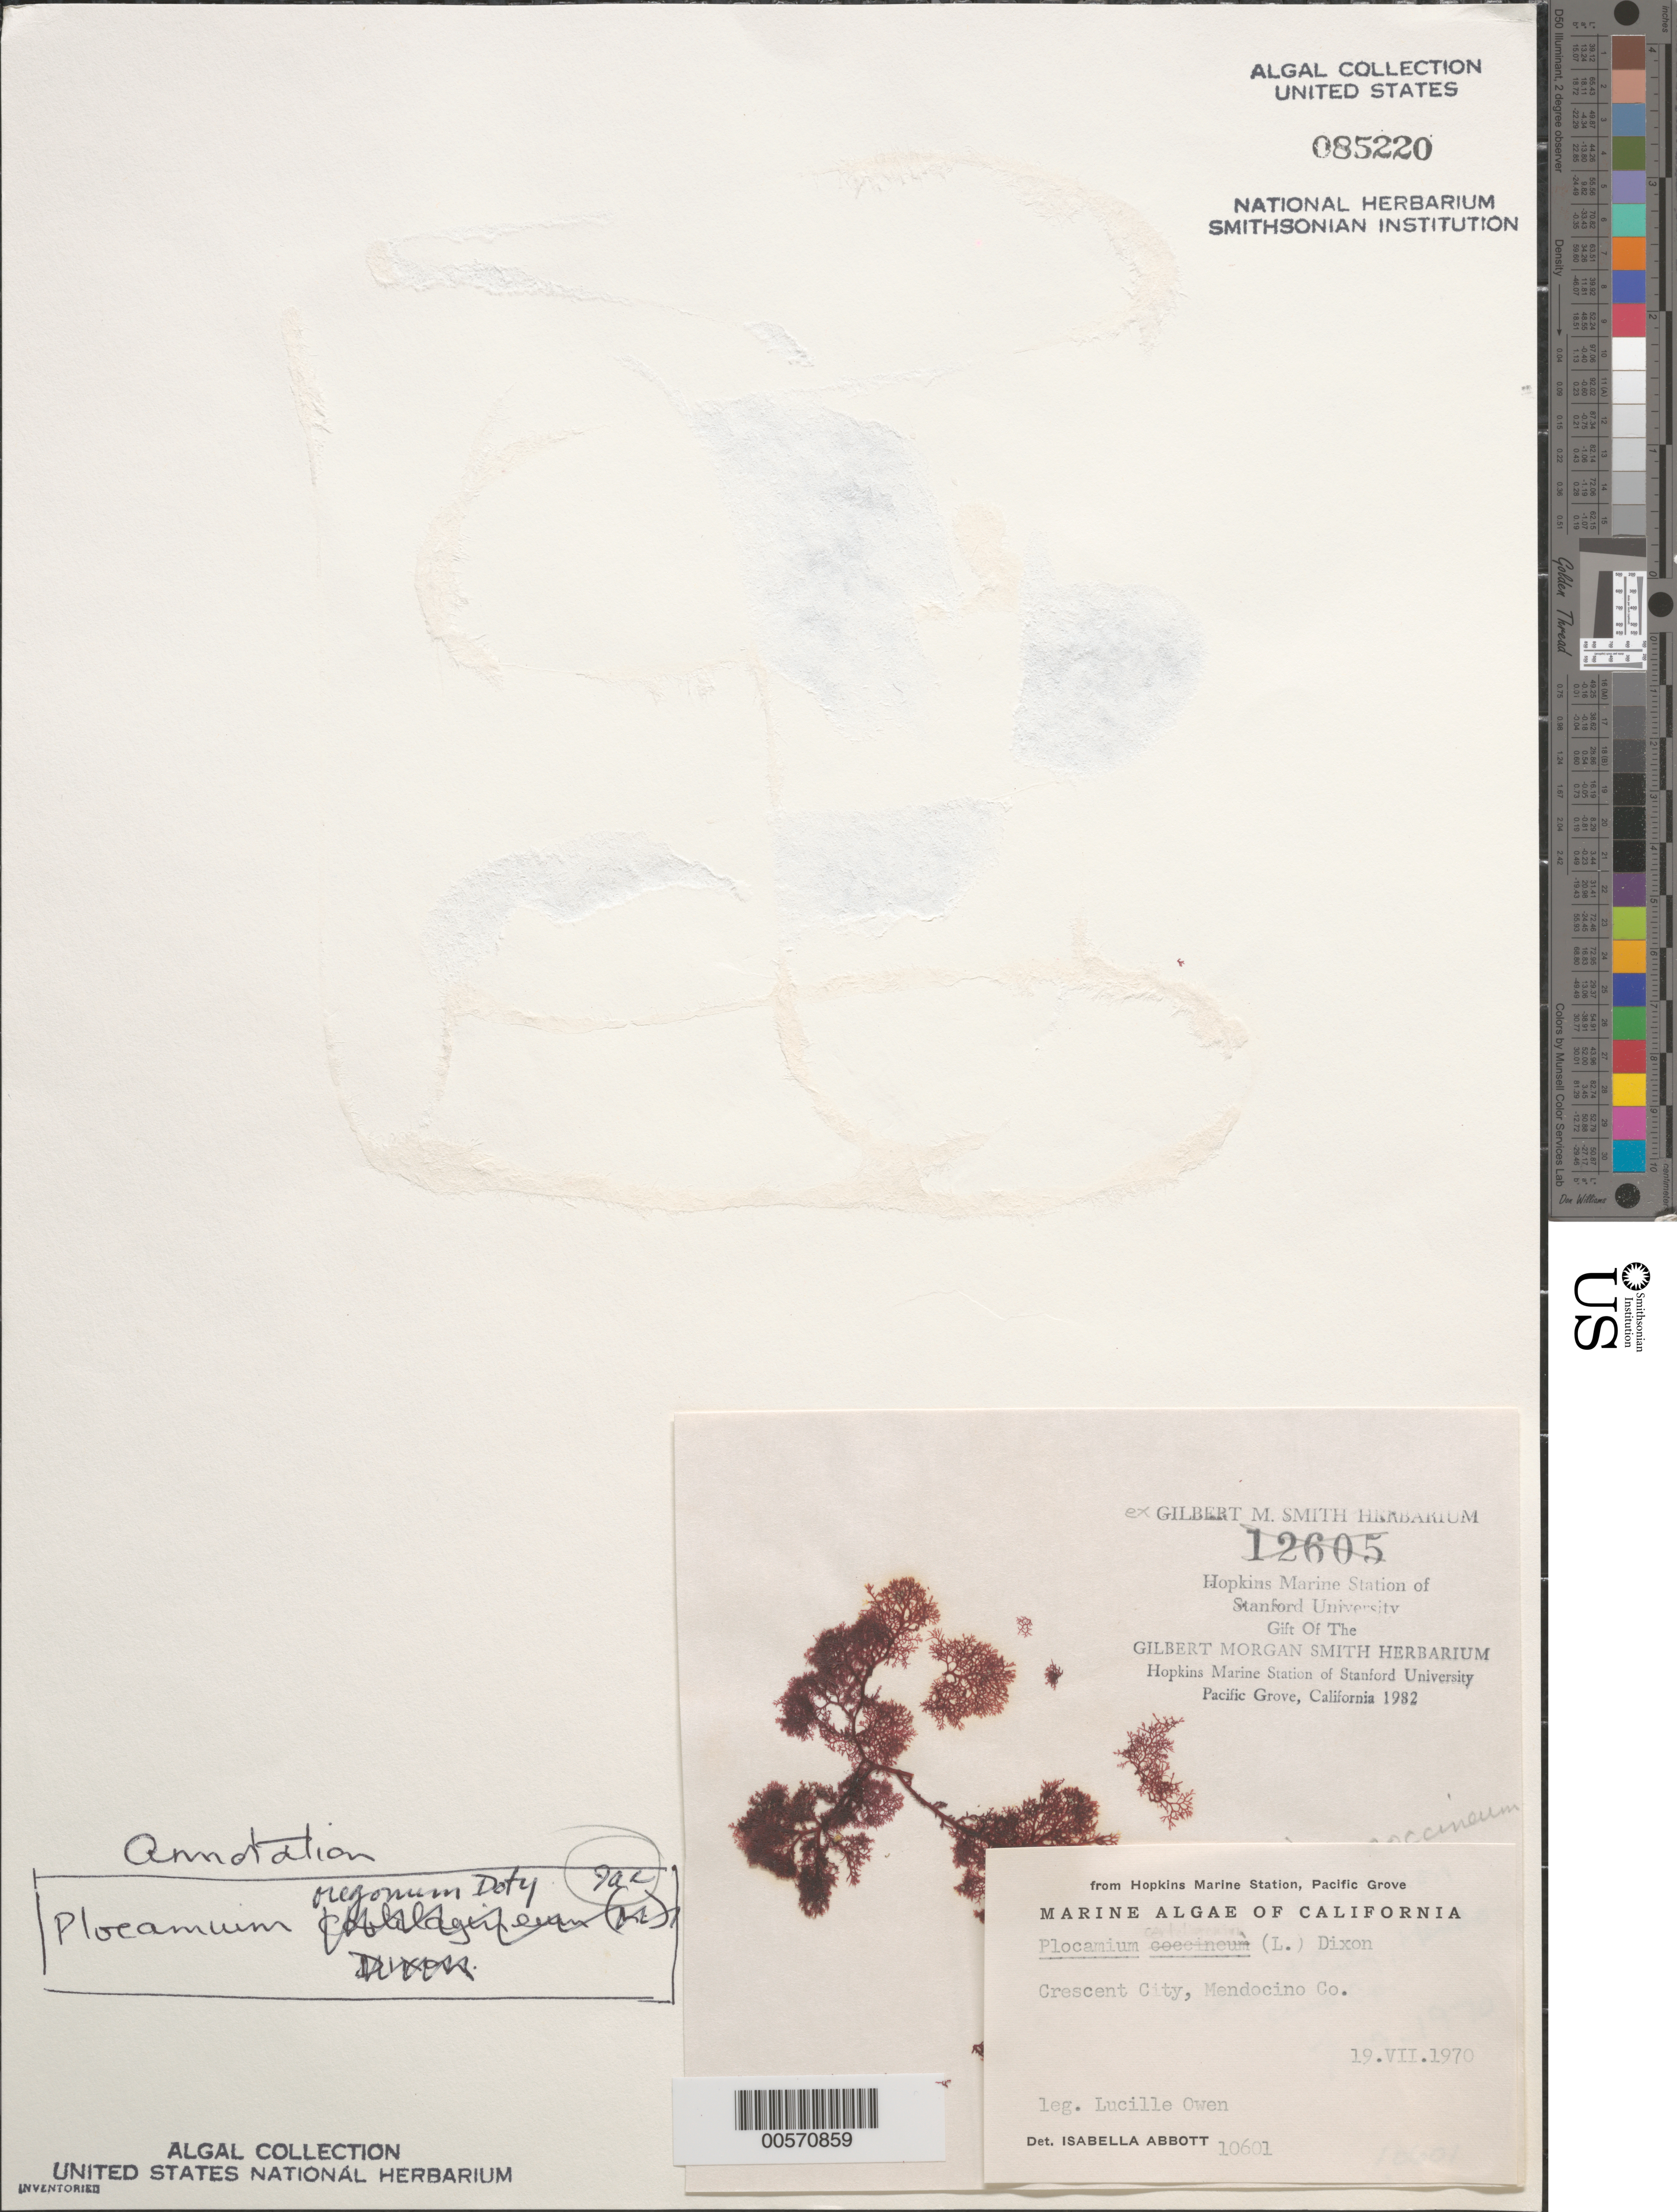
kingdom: Plantae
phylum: Rhodophyta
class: Florideophyceae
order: Plocamiales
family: Plocamiaceae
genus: Plocamium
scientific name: Plocamium oregonum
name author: Doty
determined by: Abbott, Isabella A.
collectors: L. Owen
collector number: IAA 10601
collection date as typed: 19 Jul 1970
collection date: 1970-07-19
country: United States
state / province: California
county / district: Del Norte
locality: Crescent City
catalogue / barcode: US 85220